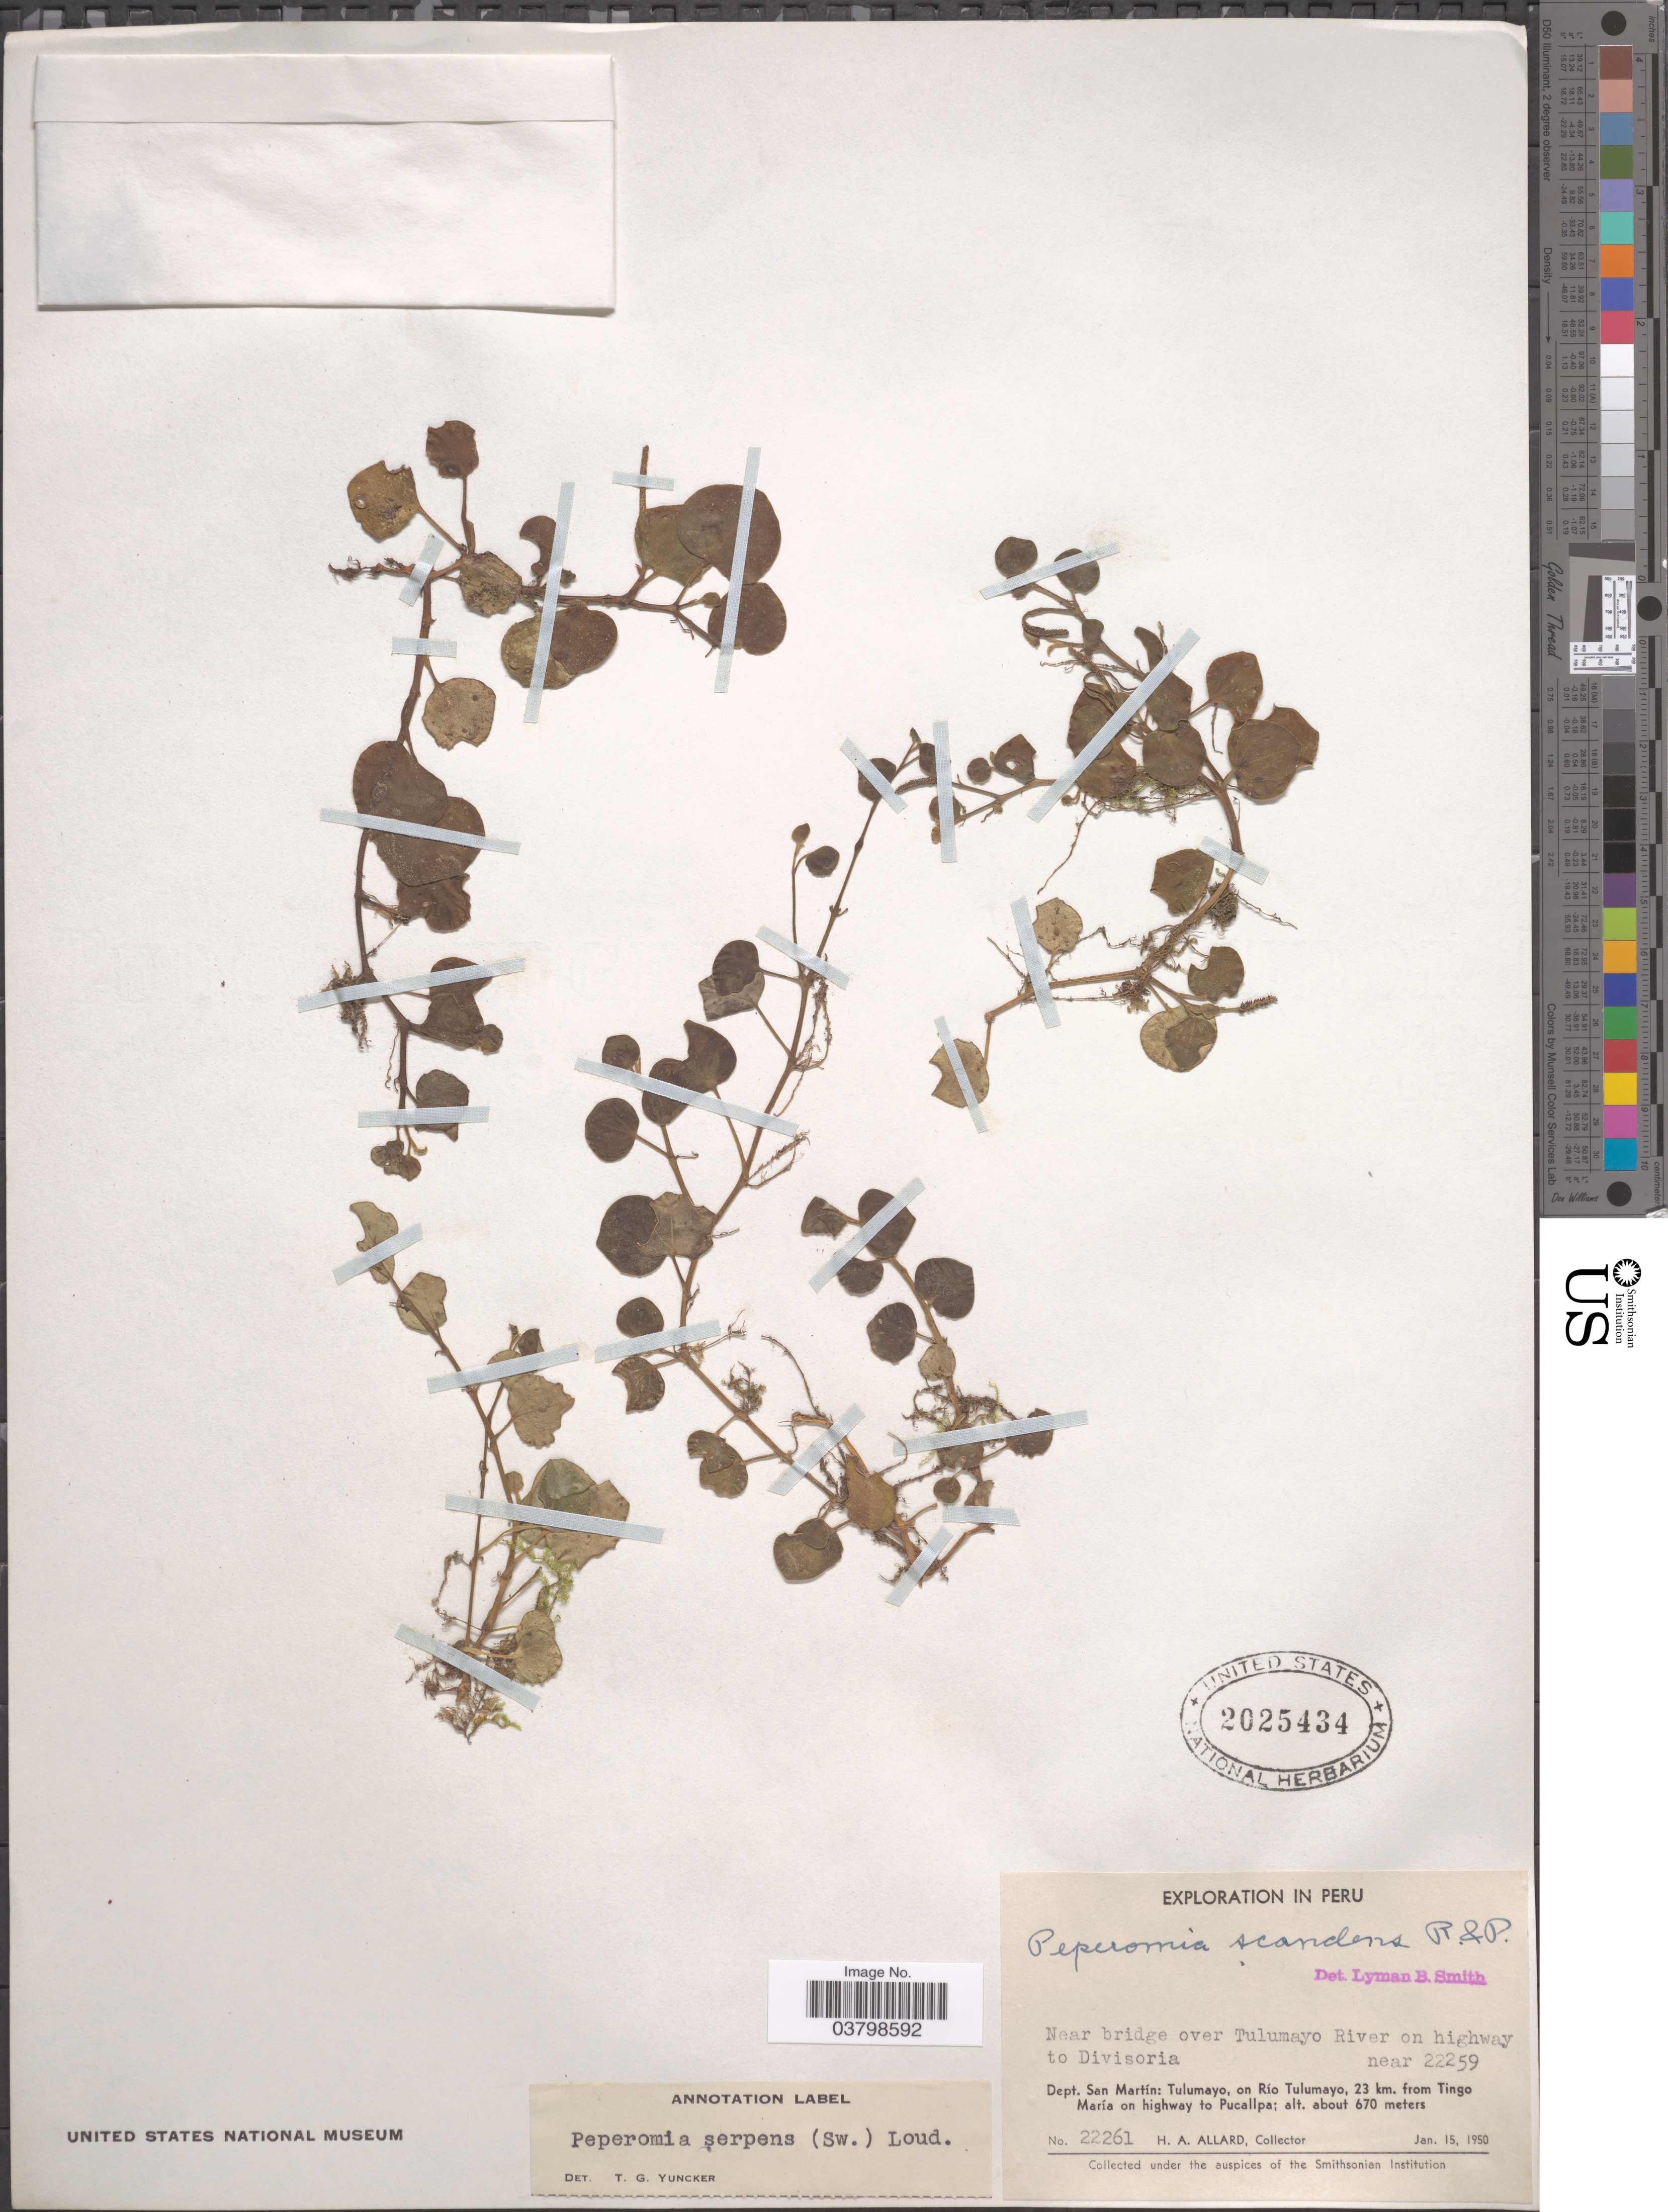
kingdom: Plantae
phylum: Tracheophyta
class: Magnoliopsida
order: Piperales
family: Piperaceae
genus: Peperomia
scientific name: Peperomia serpens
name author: (Sw.) Loudon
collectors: H. A. Allard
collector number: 22261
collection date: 1950-01-15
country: Peru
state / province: San Martín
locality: Near bridge over Tulumayo river on highway to Divisoria. Dept. San Martín: Tulumayo, on Río Tulumayo, 23 km. from Tingo María on highway to Pucallpa.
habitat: near bridge over river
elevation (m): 670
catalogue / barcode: US 2025434